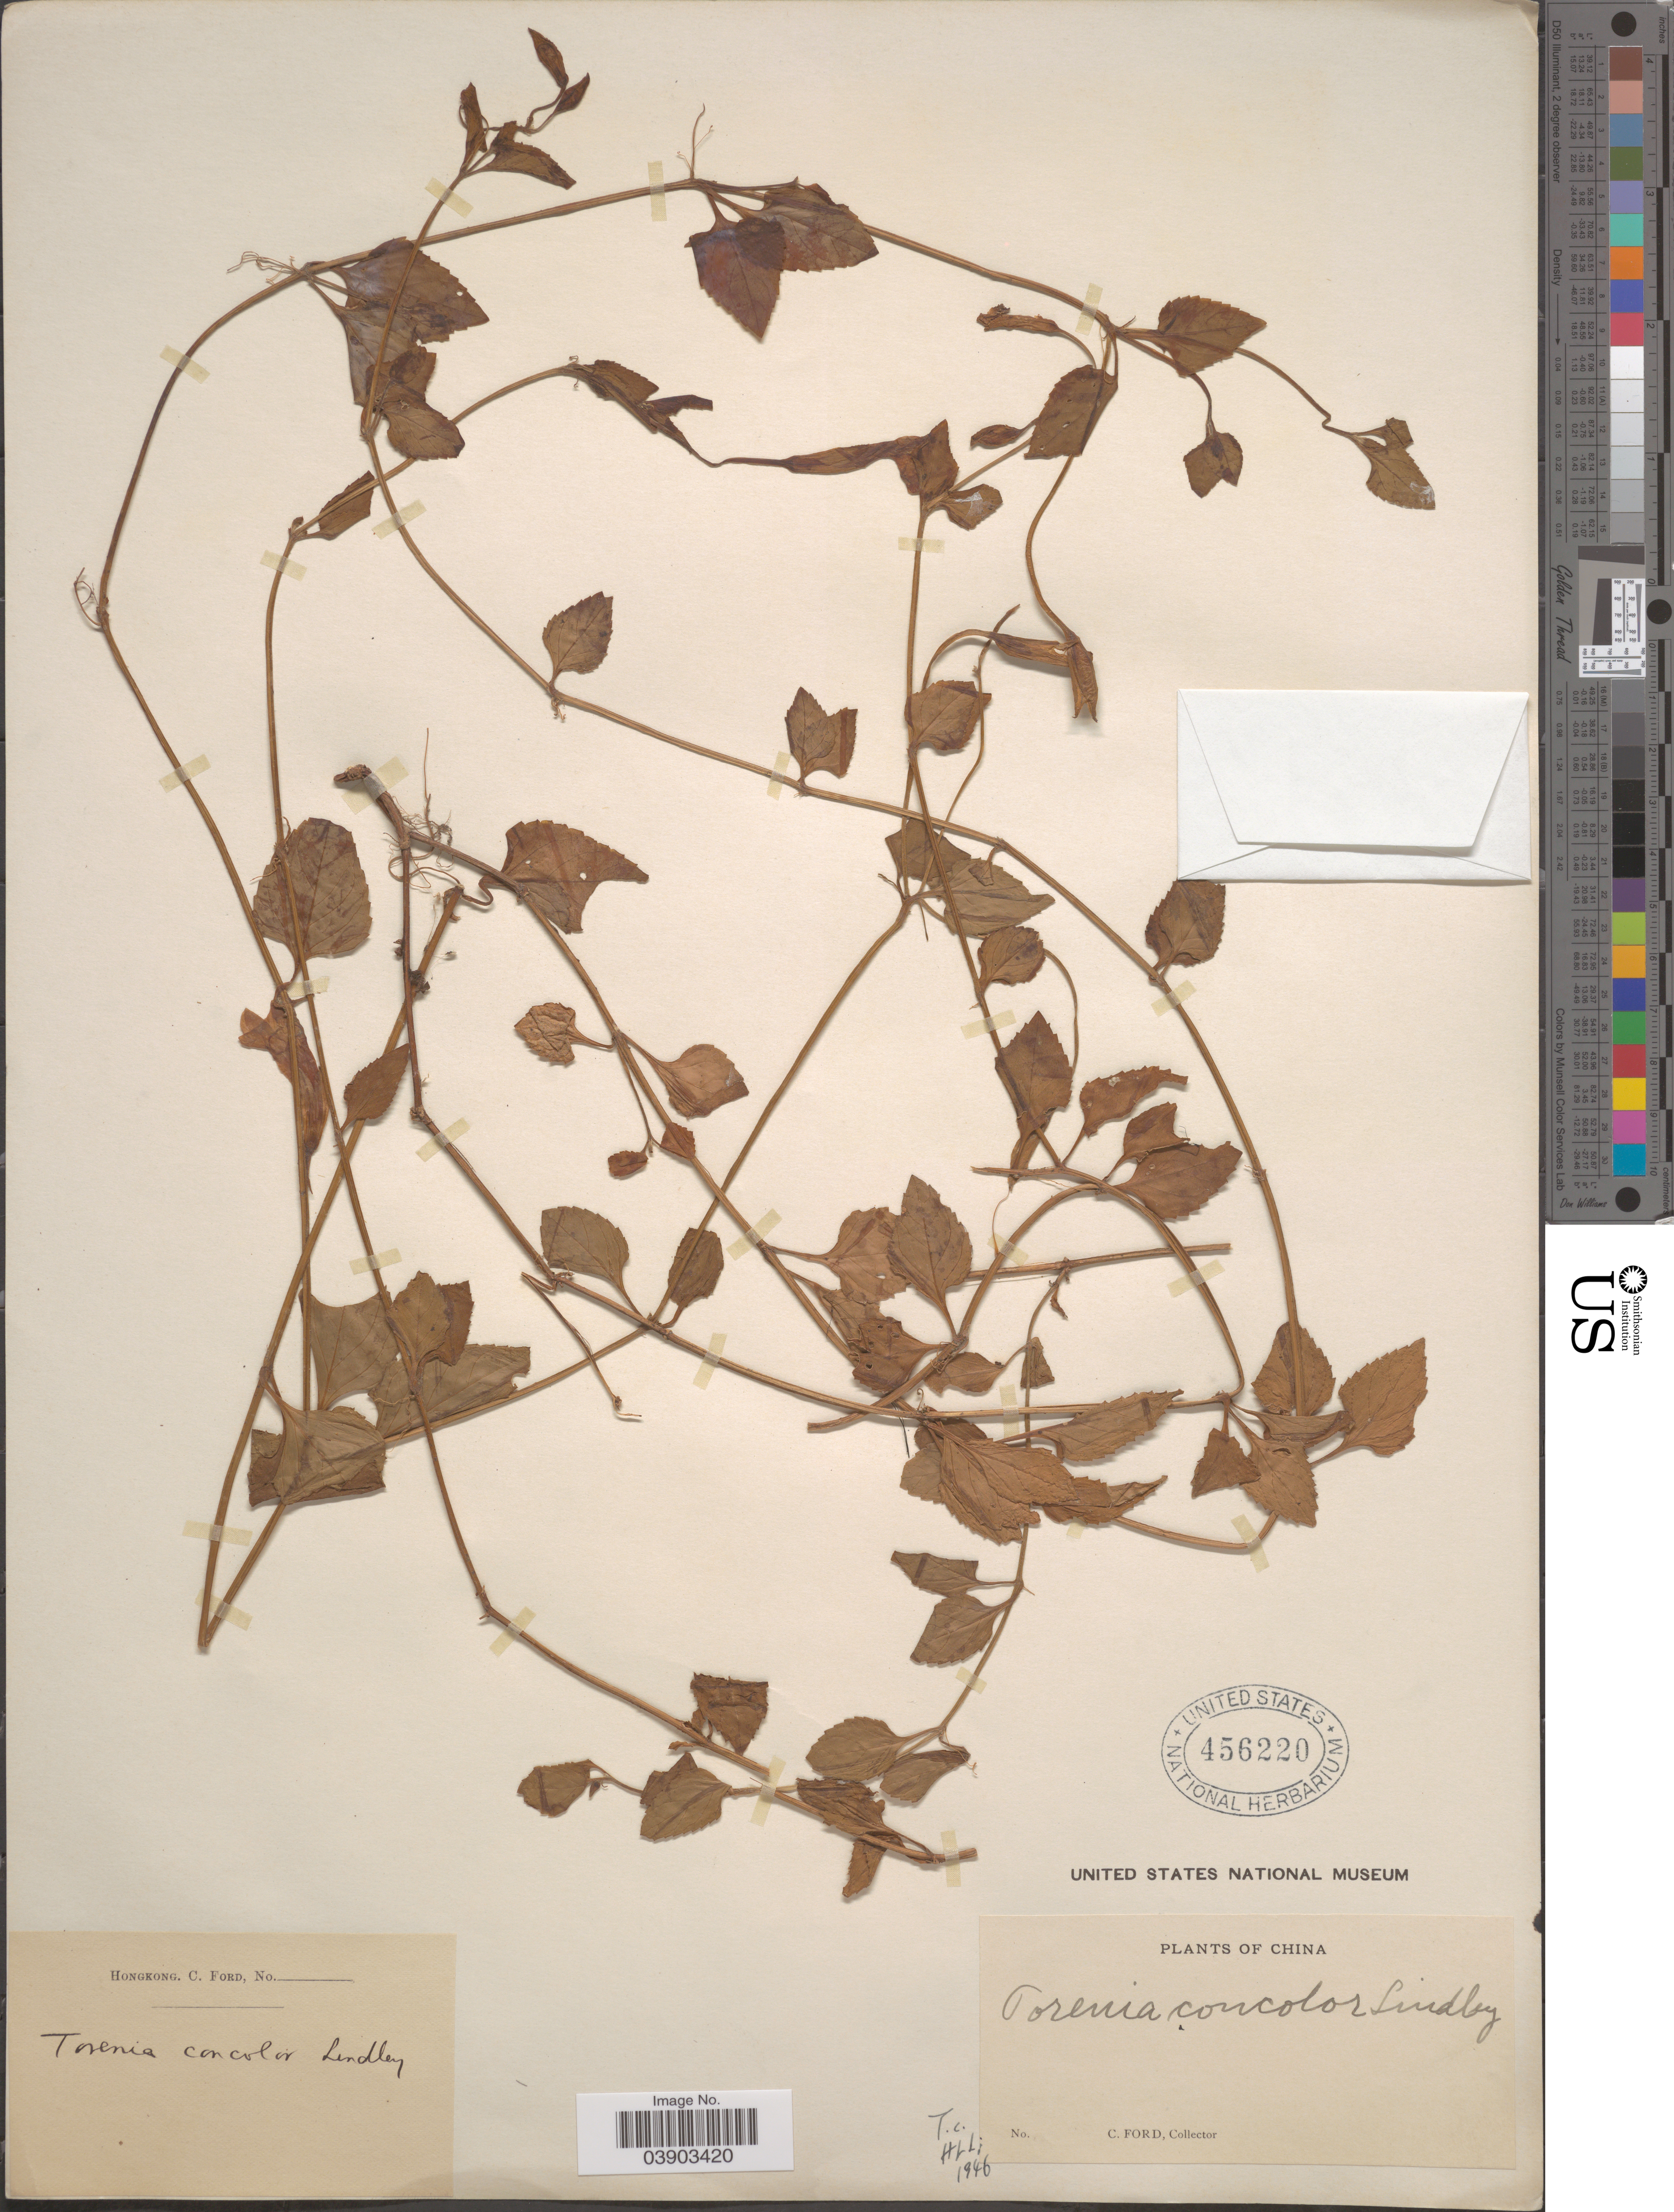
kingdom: Plantae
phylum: Tracheophyta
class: Magnoliopsida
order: Lamiales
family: Linderniaceae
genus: Torenia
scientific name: Torenia concolor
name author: Lindl.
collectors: C. Ford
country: China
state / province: Hong Kong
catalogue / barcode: US 456220